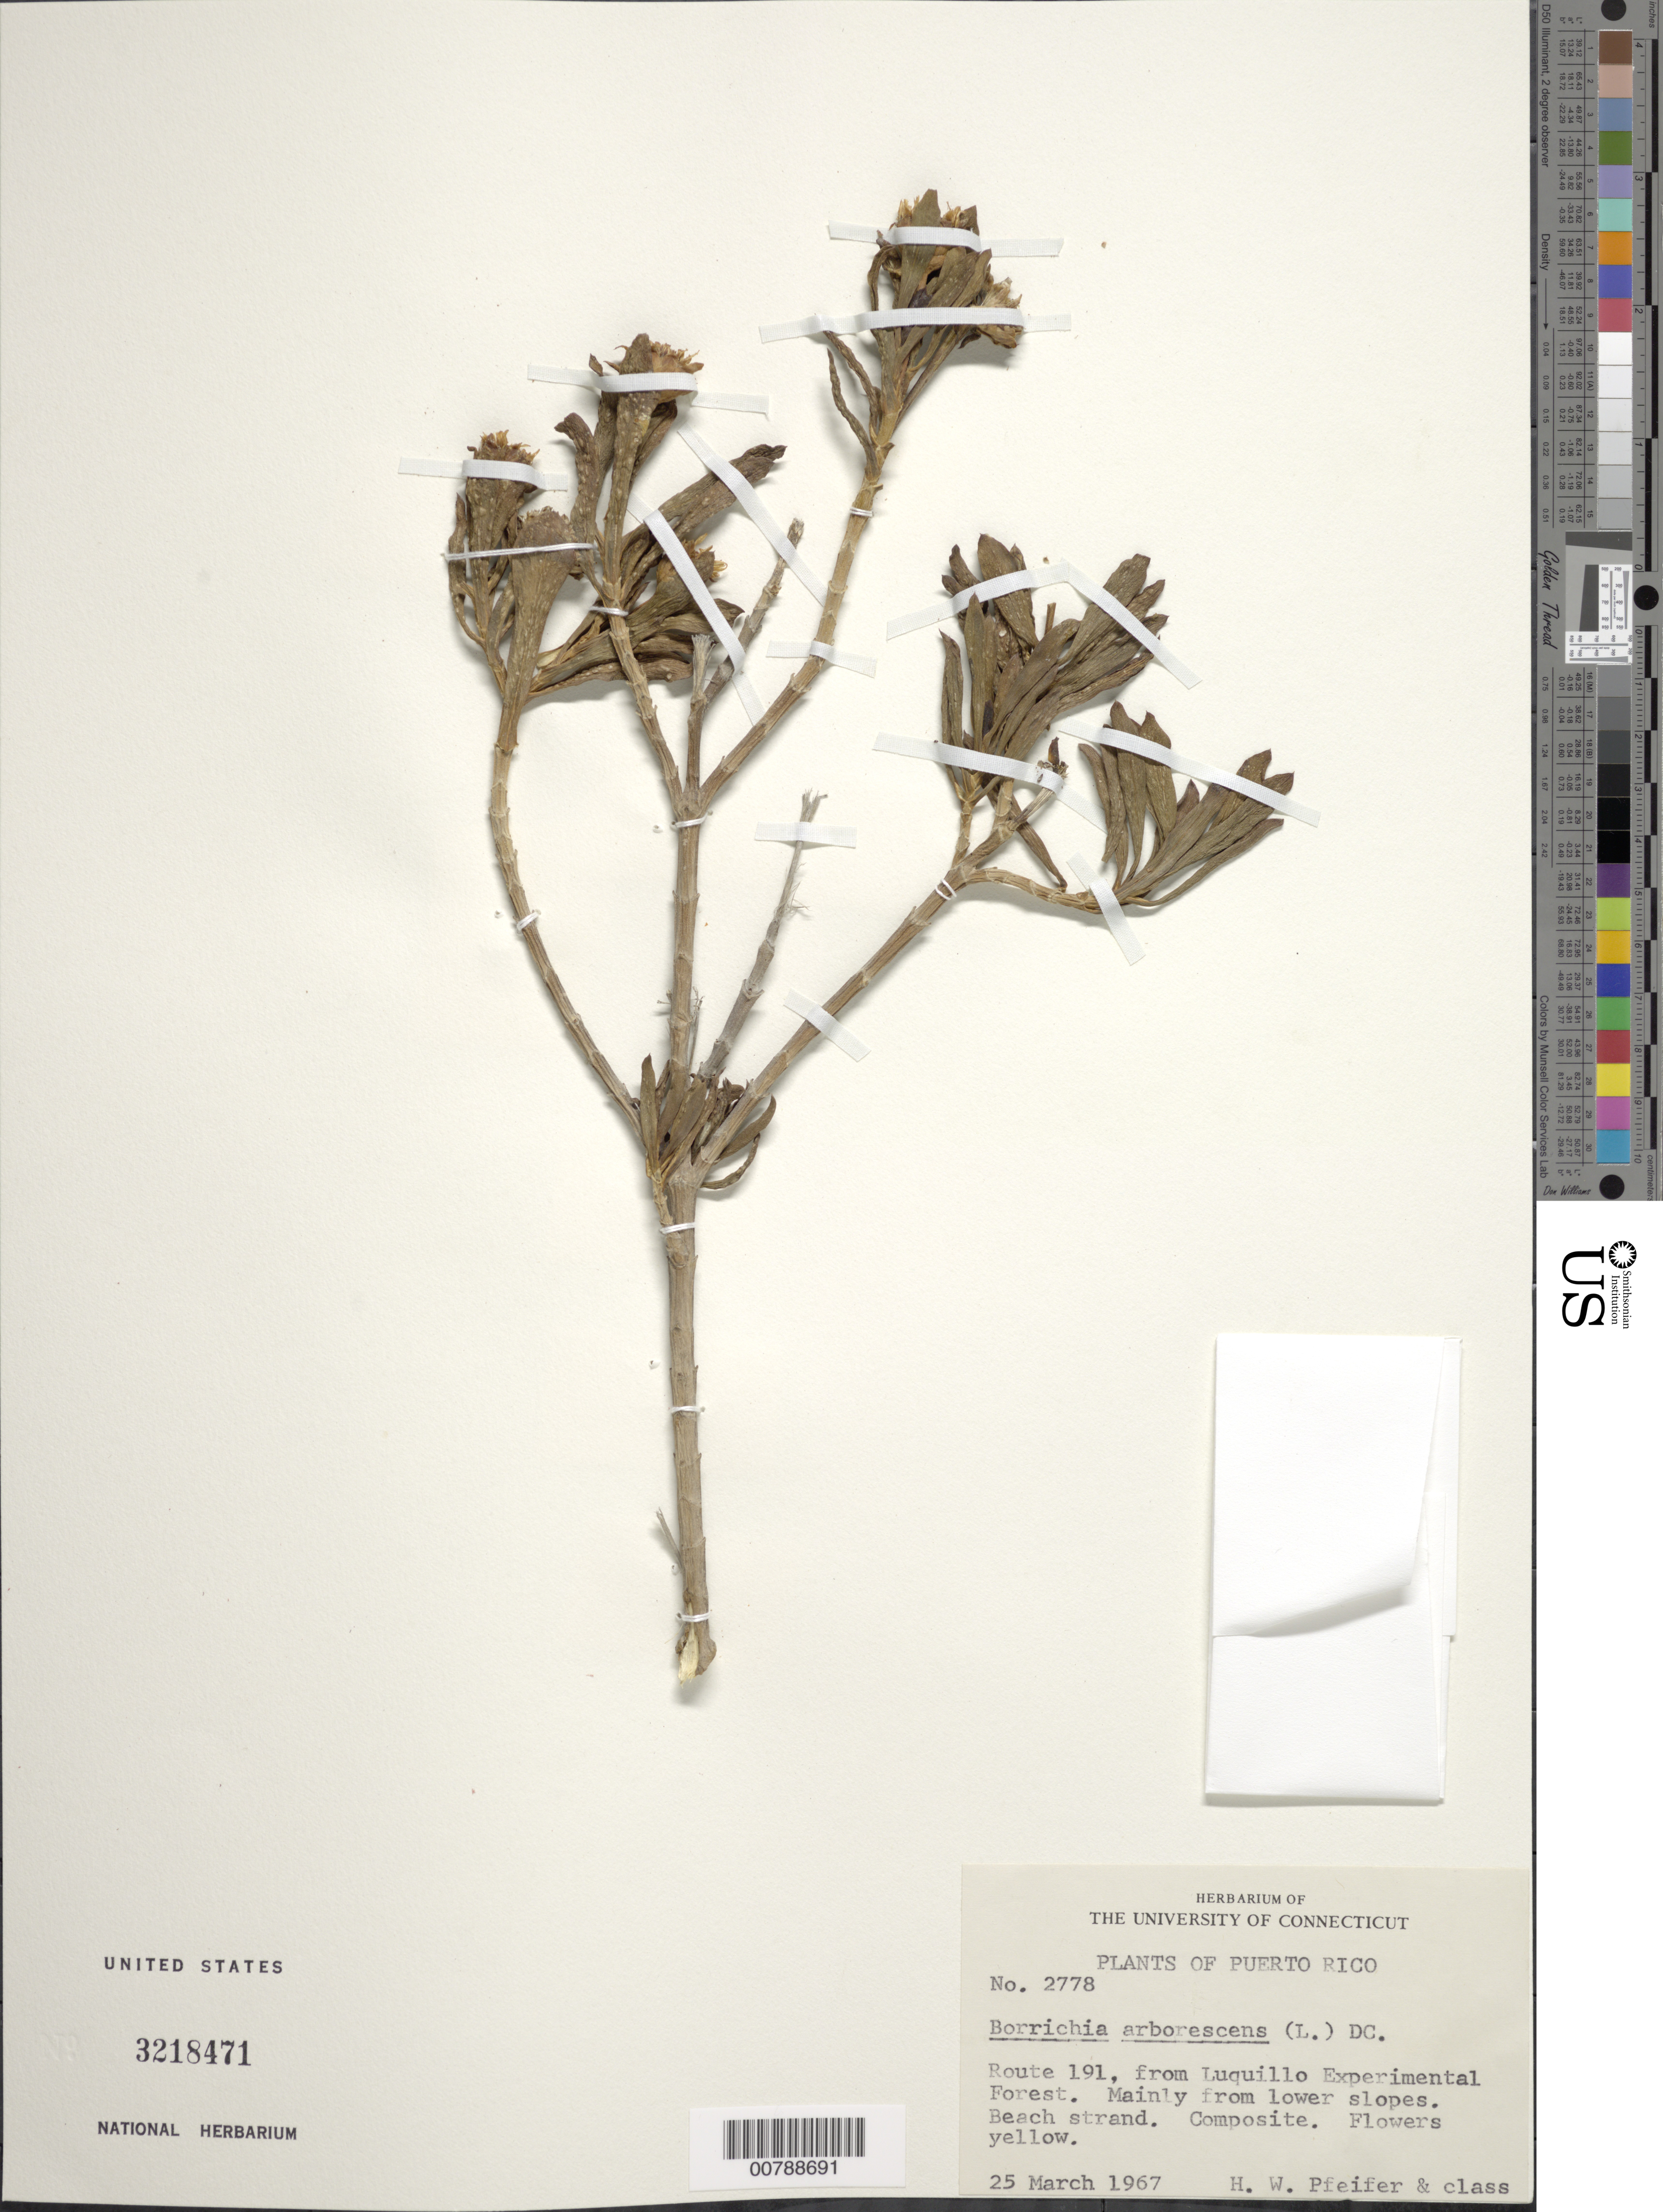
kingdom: Plantae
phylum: Tracheophyta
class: Magnoliopsida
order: Asterales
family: Asteraceae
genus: Borrichia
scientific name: Borrichia arborescens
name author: (L.) DC.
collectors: H. W. Pfeifer & Class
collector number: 2778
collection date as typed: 25 Mar 1967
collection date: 1967-03-25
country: Puerto Rico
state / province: Luquillo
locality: Route 191, from Luquillo Experimental Forest. Mainly from lower slopes. Beach strand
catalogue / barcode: US 3218471